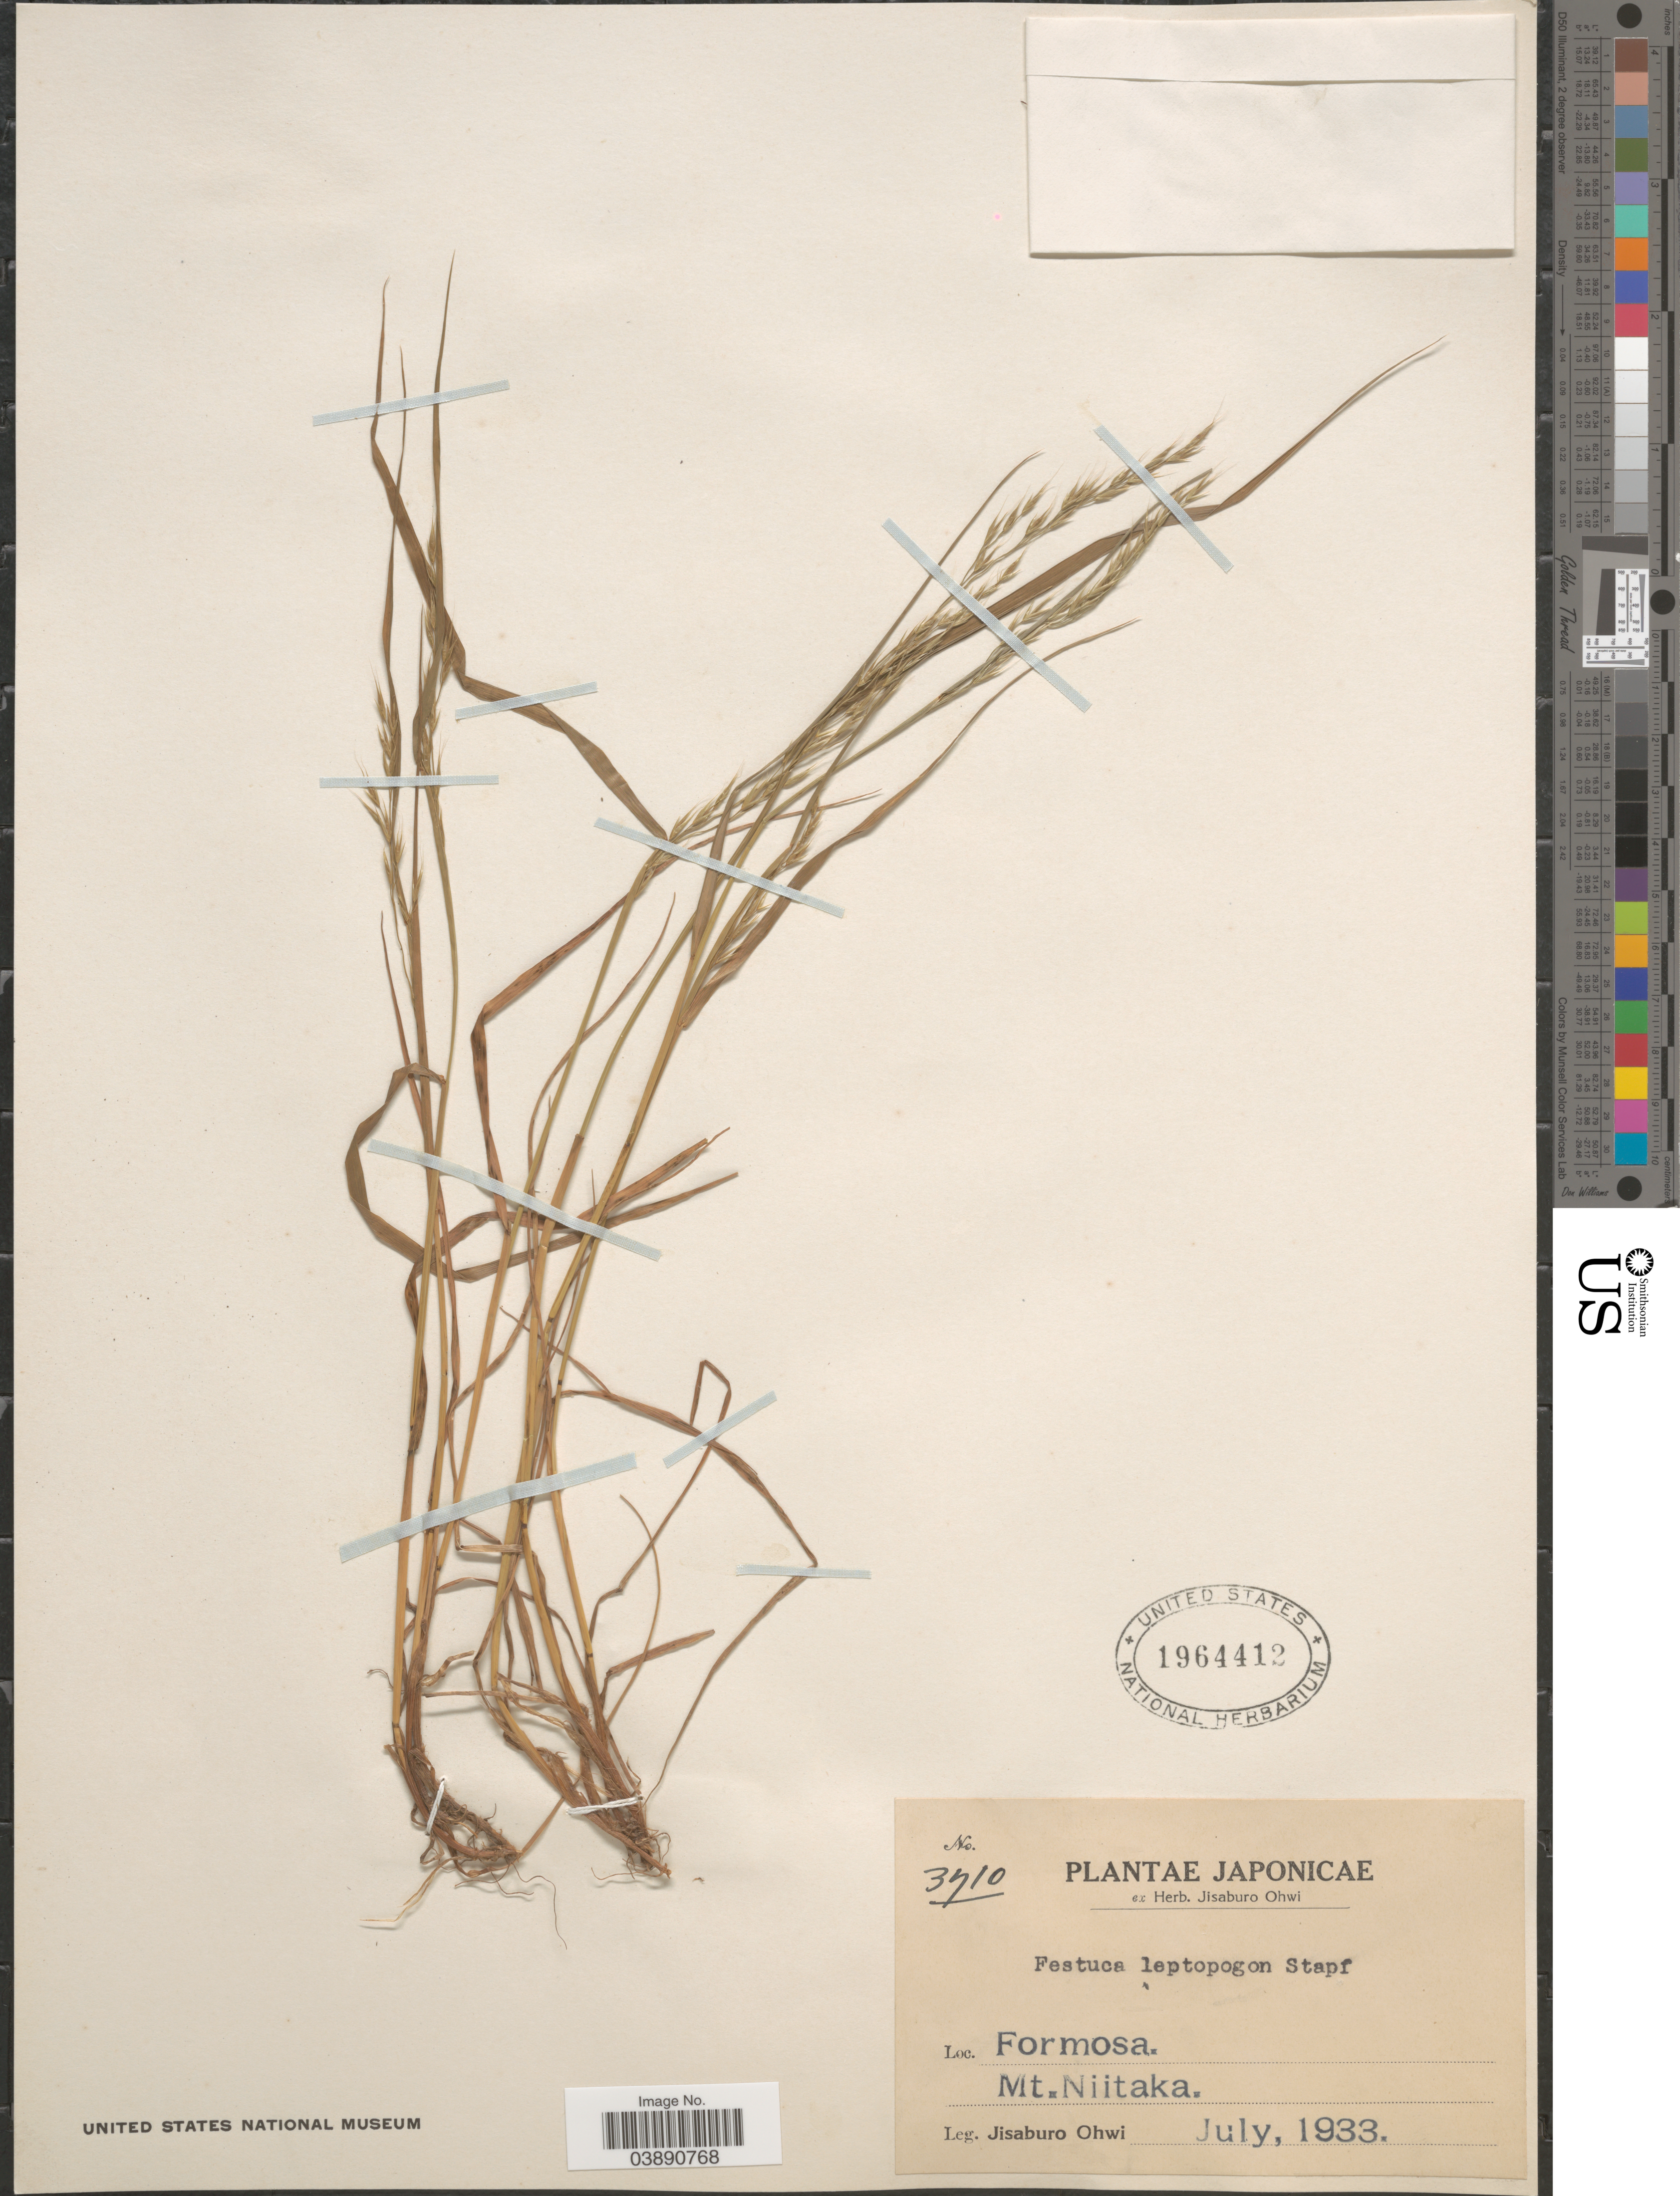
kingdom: Plantae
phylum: Tracheophyta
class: Liliopsida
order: Poales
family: Poaceae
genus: Festuca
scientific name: Festuca leptopogon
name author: Stapf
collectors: J. Ohwi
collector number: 3710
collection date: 1933-07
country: Taiwan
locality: Japonicae. Formosa. Mt. Niitaka.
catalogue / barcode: US 1964412